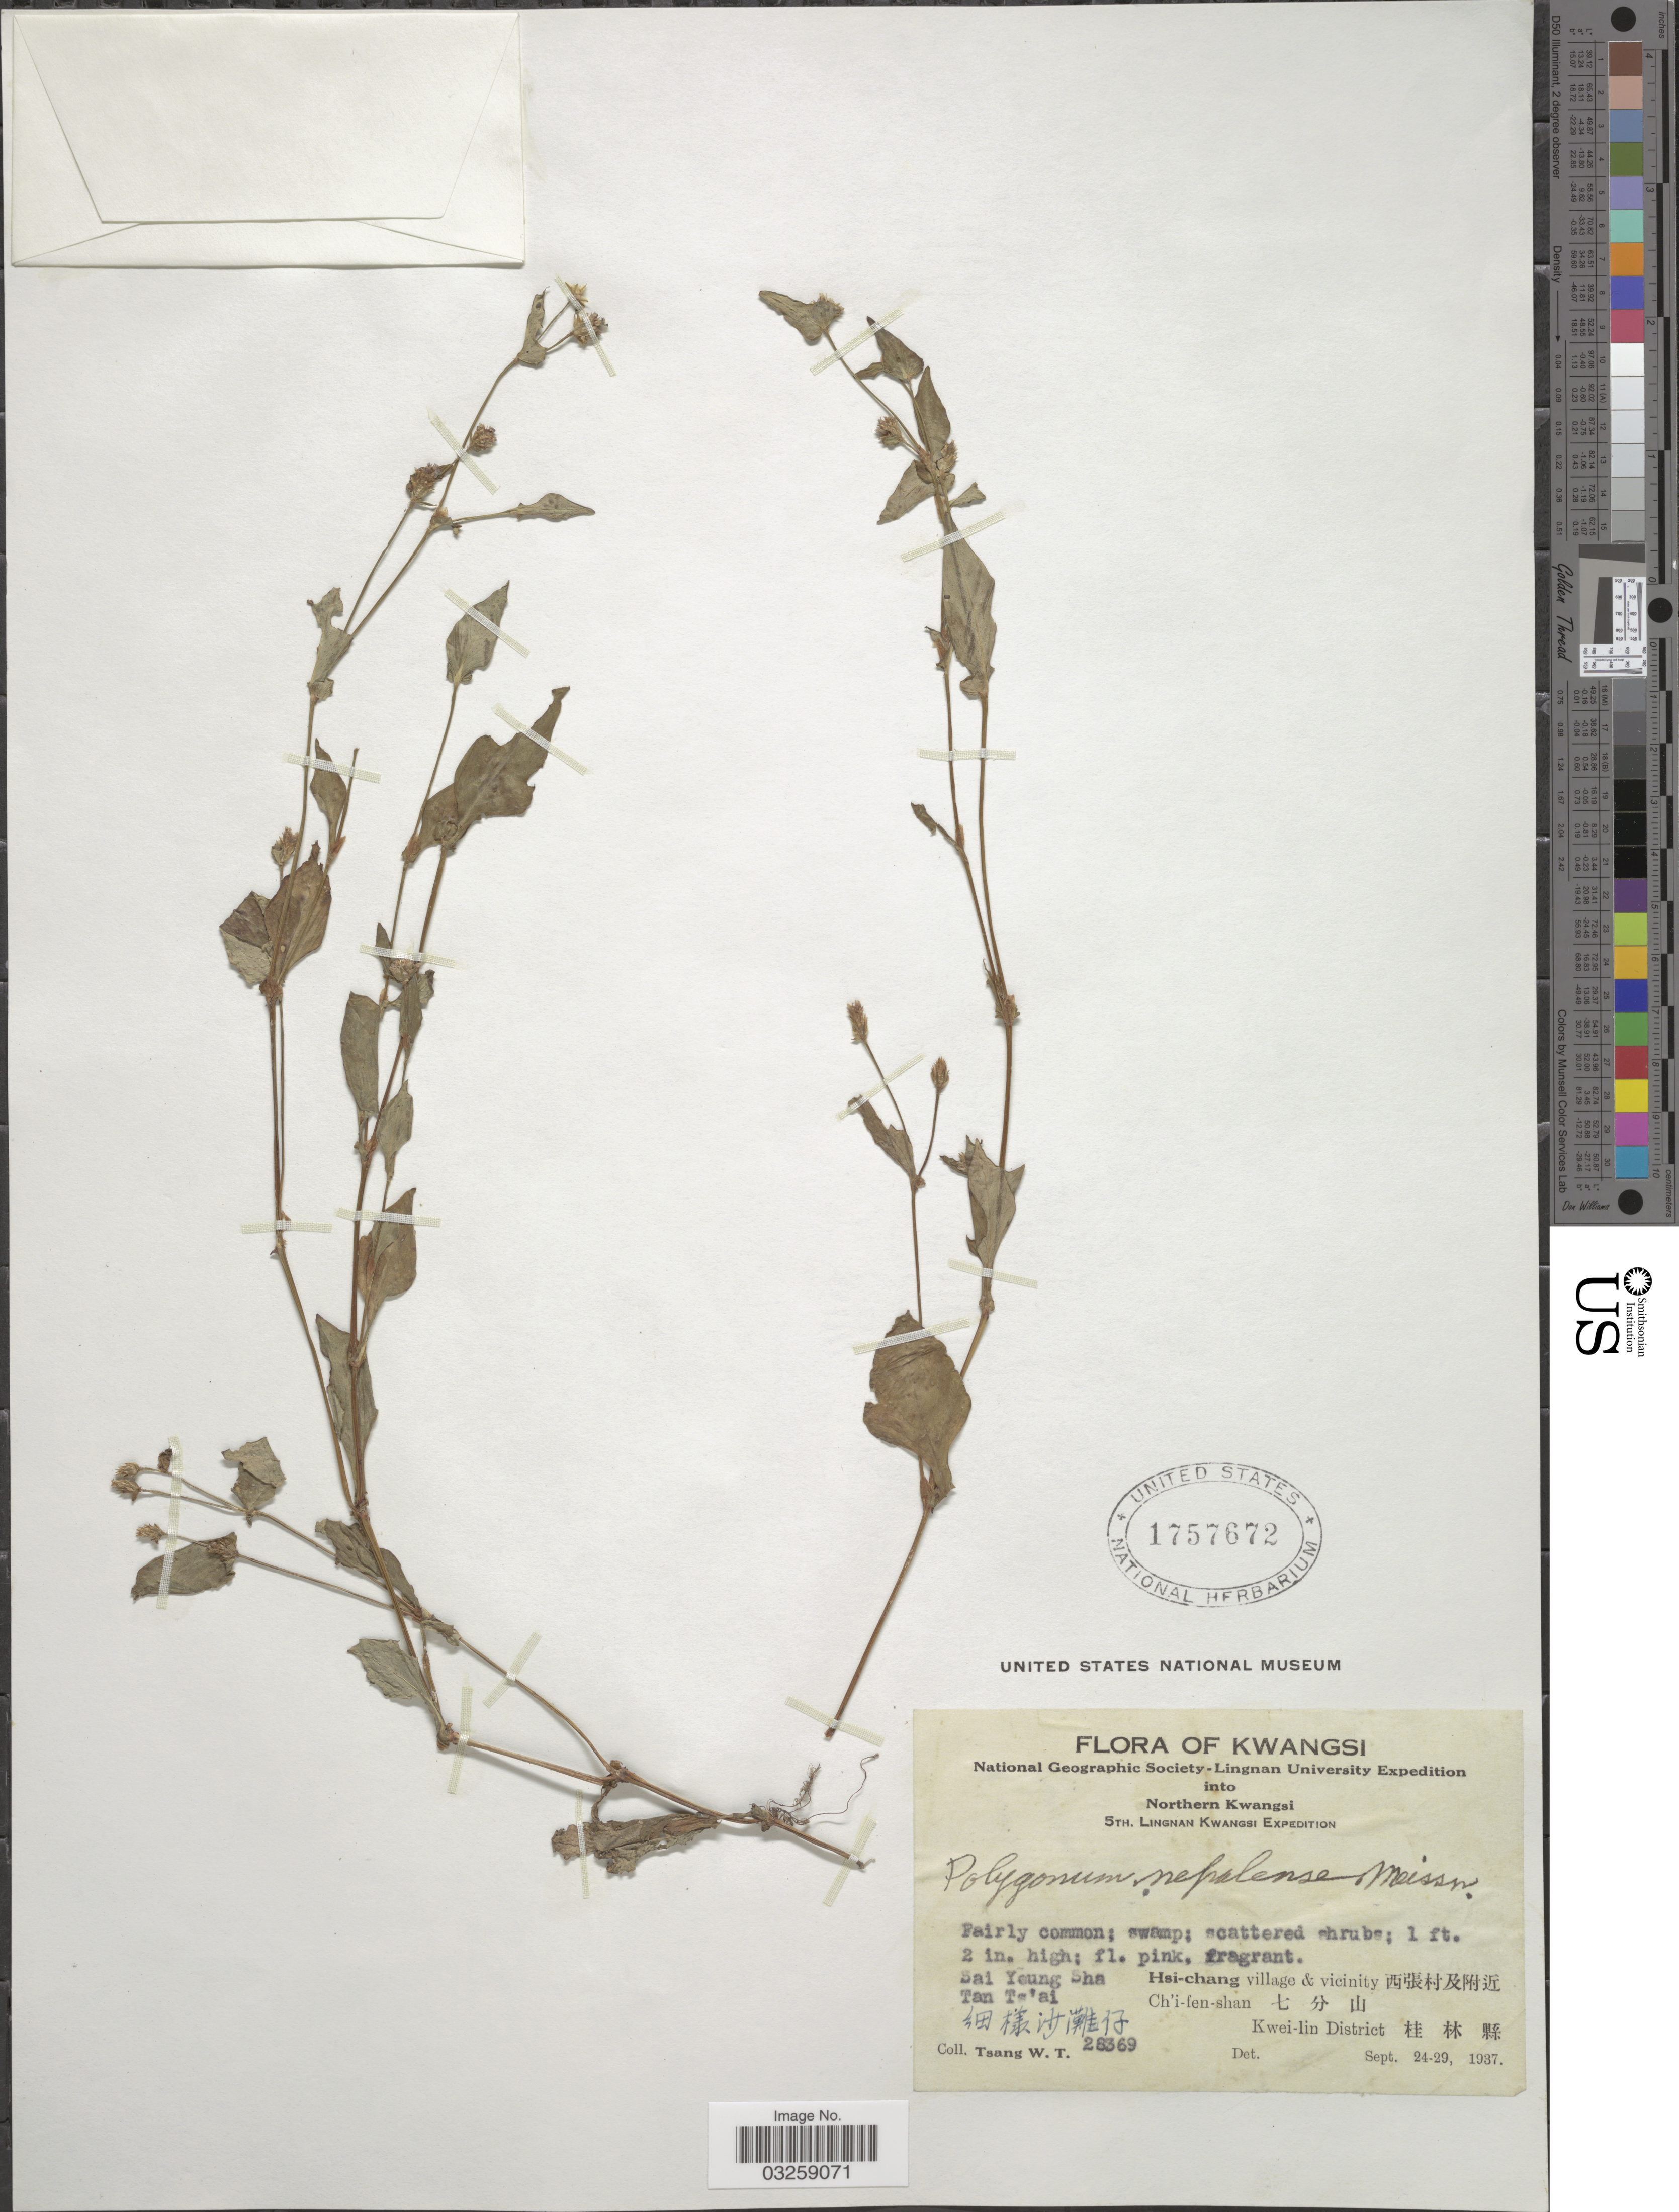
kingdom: Plantae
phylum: Tracheophyta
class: Magnoliopsida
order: Caryophyllales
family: Polygonaceae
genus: Polygonum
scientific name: Polygonum nepalense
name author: Meisn.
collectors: W. T. Tsang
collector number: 28369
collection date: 1937-09-24/1937-09-29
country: China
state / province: Guangxi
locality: Kwangsi. Northern Kwangsi. Sai Yeung Sha. Tan Ts'ai. [unsure placement] Hsi-chang village & vicinity. Ch'i-fen-shan. Kwei-lin District.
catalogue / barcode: US 1757672